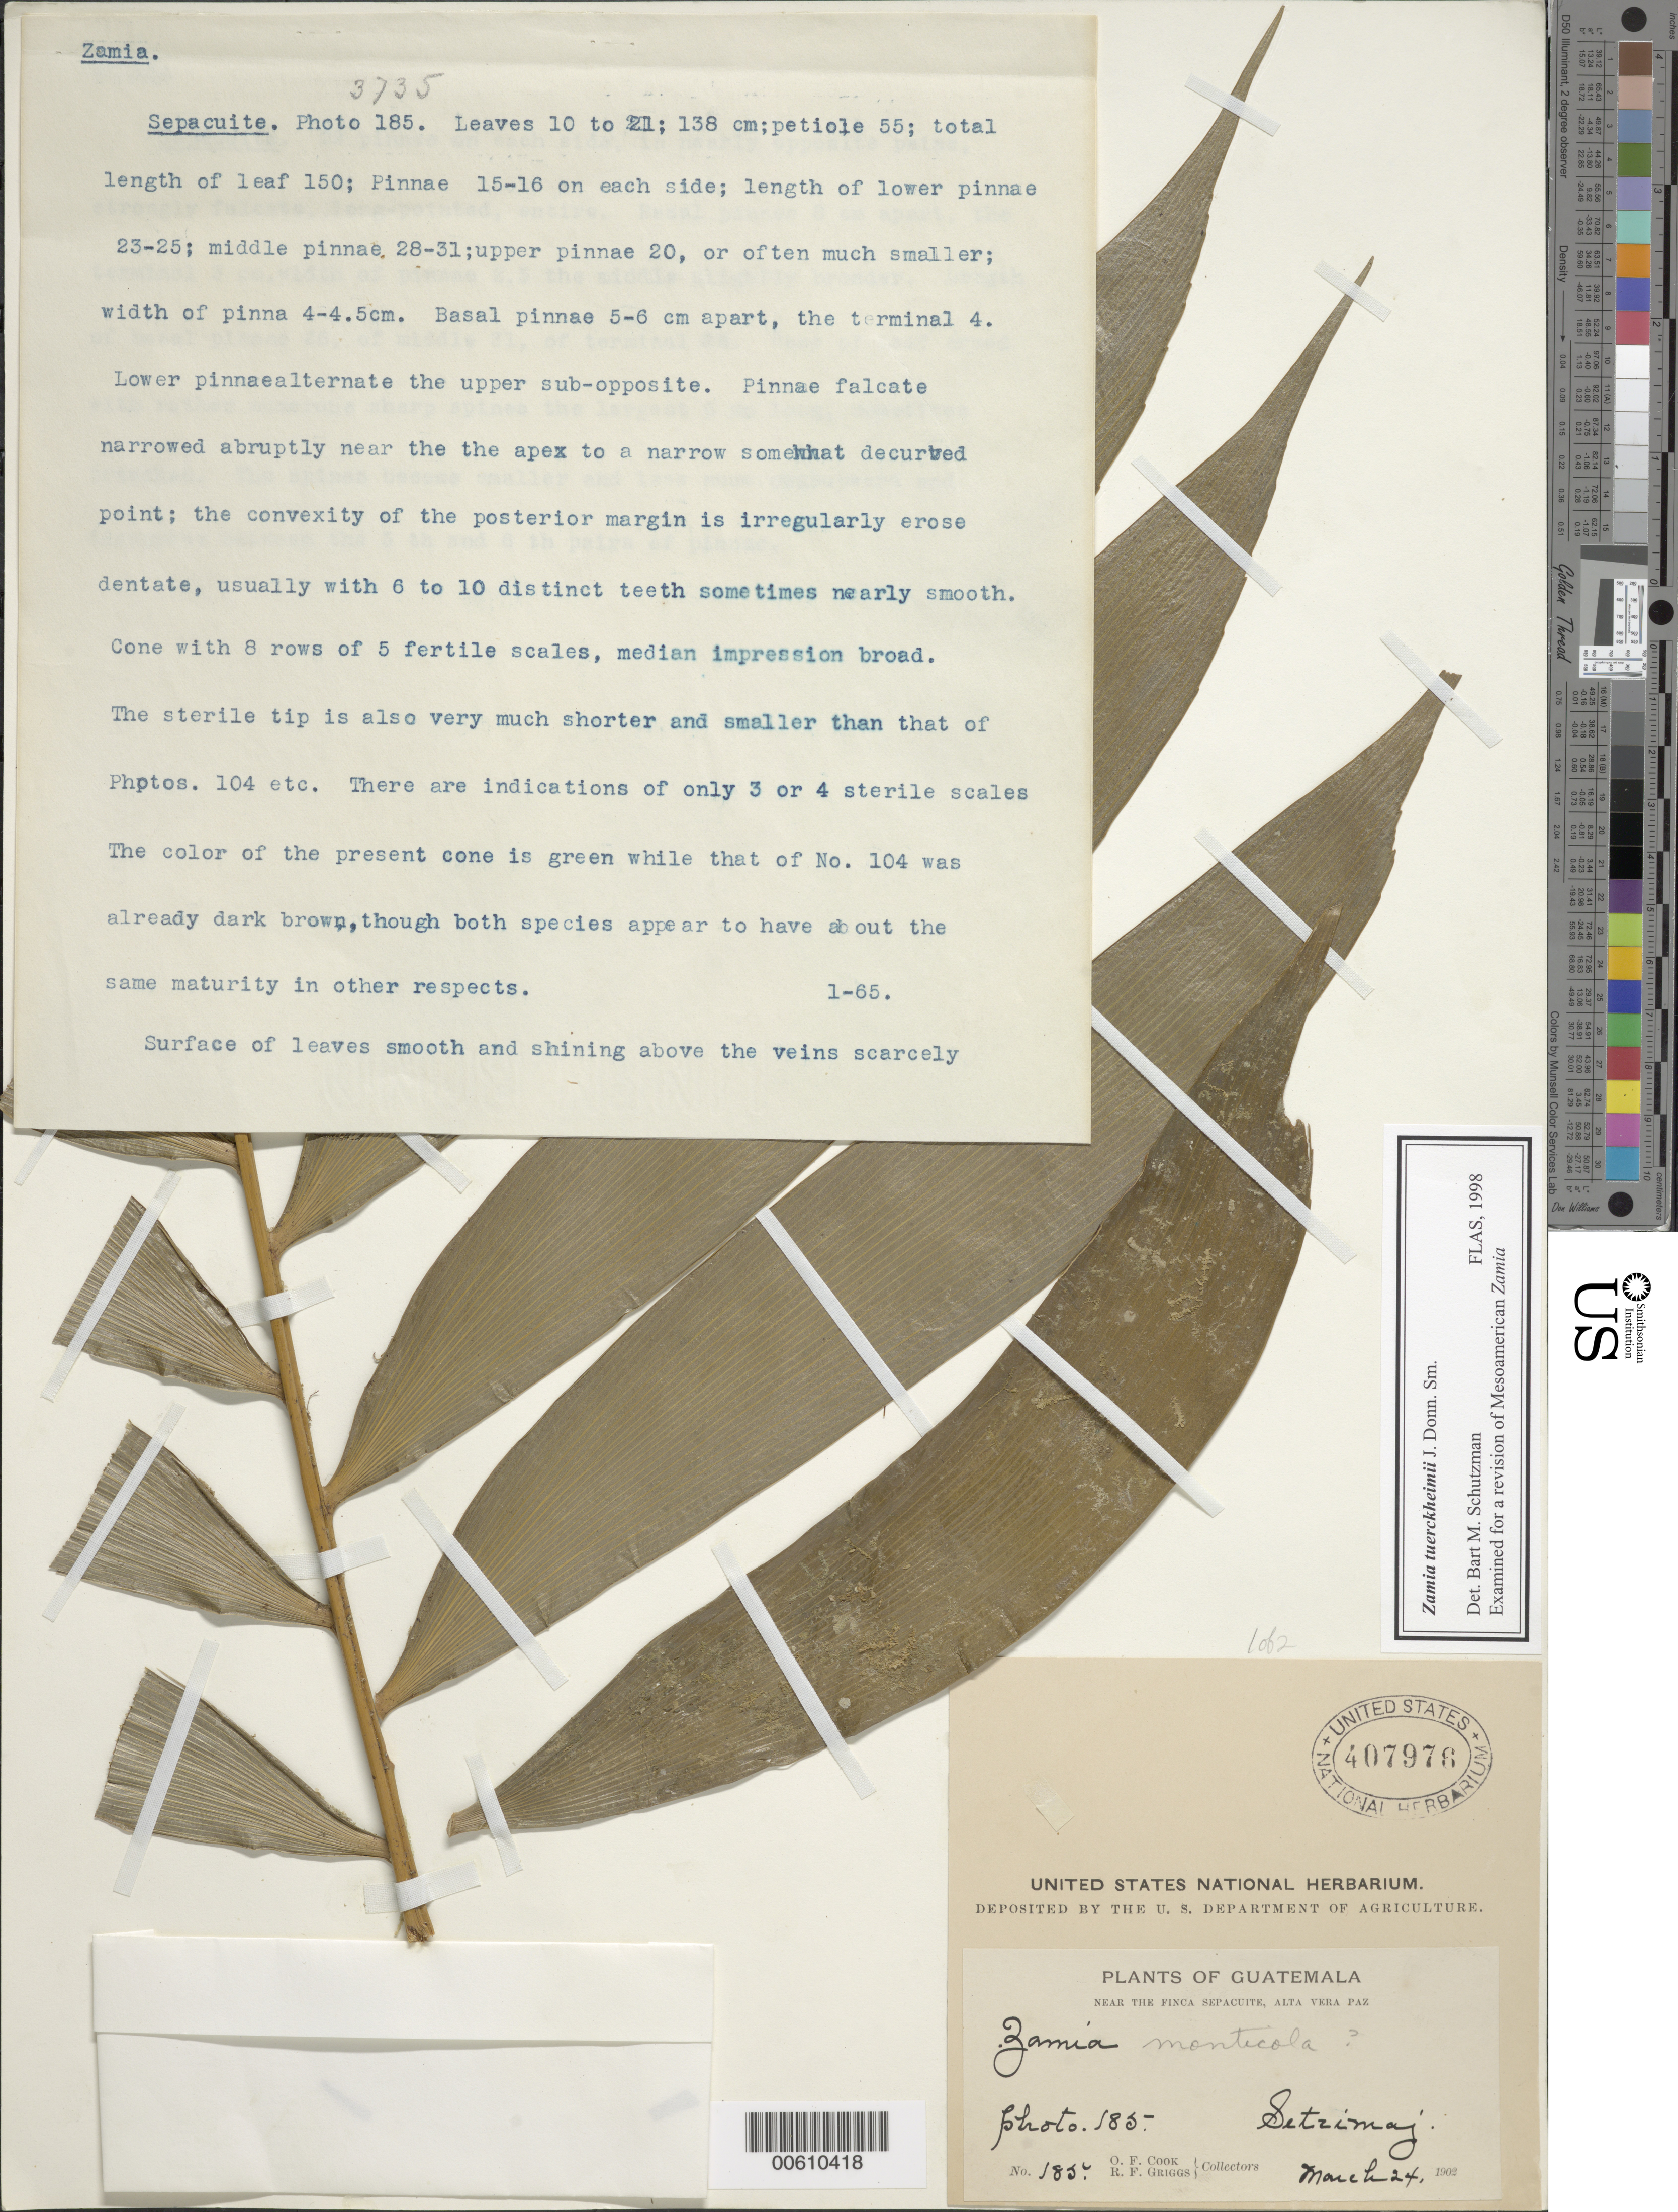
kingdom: Plantae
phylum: Tracheophyta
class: Cycadopsida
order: Cycadales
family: Zamiaceae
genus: Zamia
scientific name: Zamia tuerckheimii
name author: Donn. Sm.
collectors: O. F. Cook & R. F. Griggs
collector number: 185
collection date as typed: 24 Mar 1902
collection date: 1902-03-24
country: Guatemala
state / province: Alta Verapaz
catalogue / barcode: US 407978